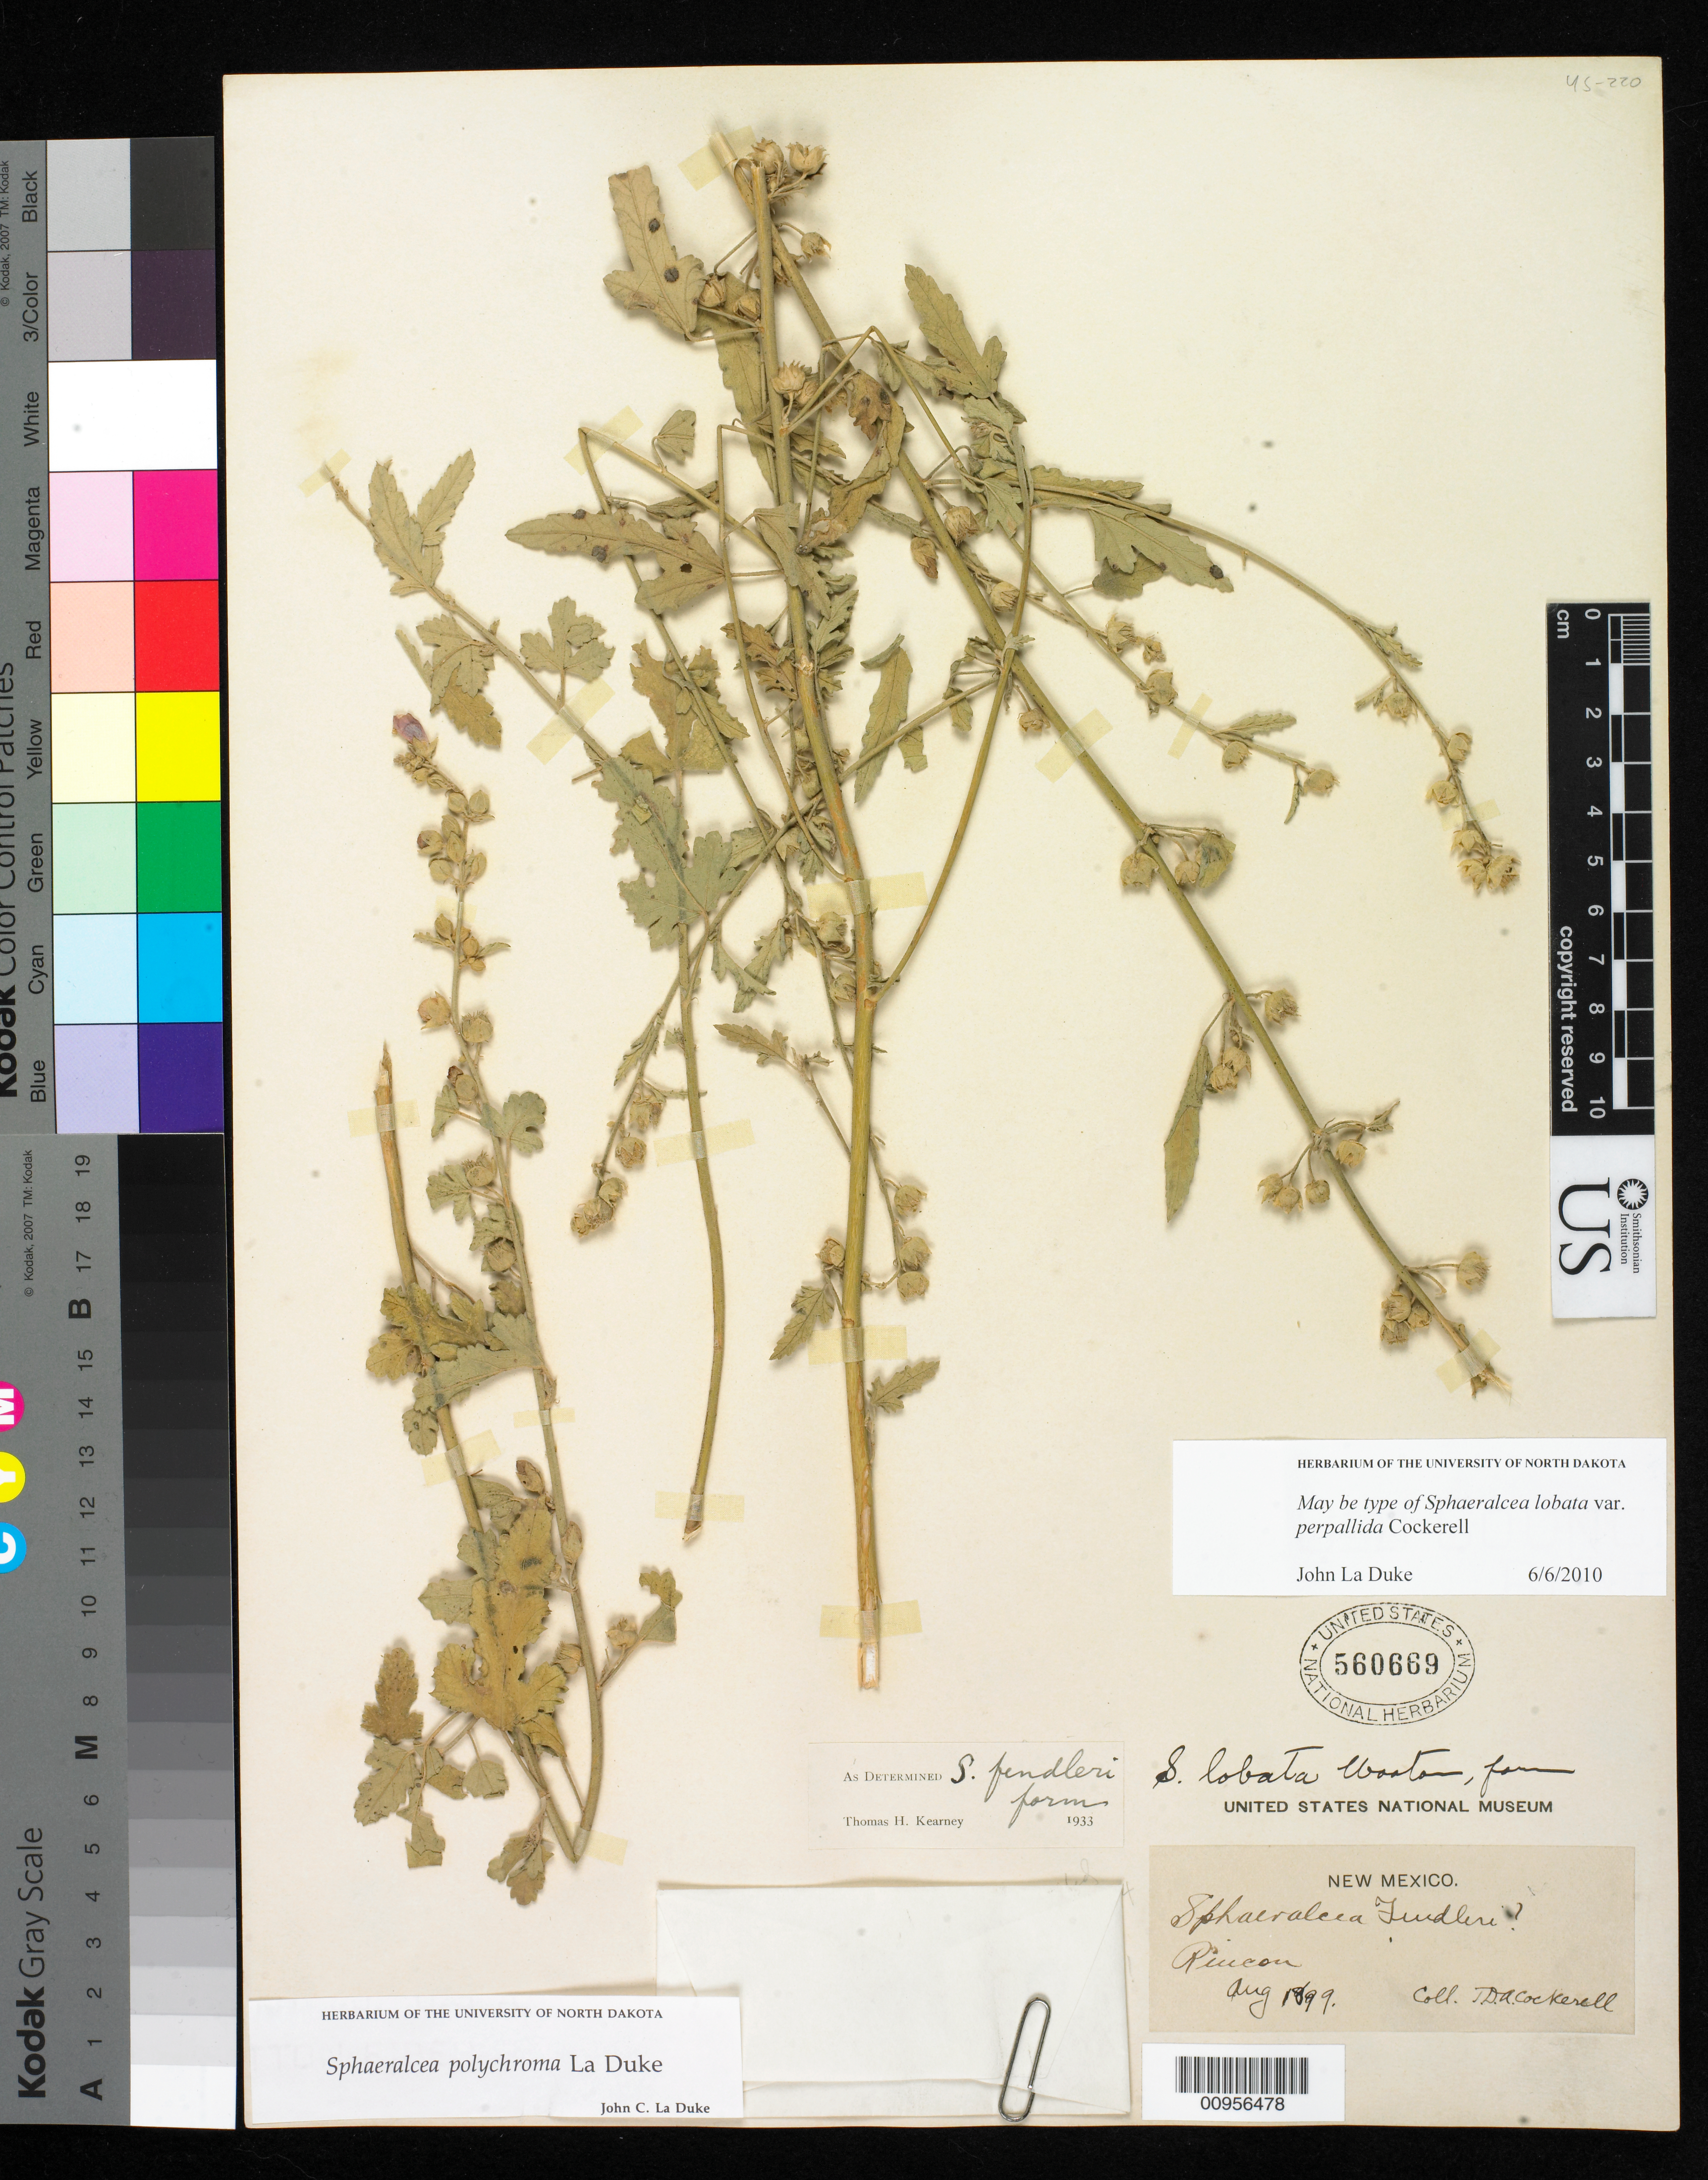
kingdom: Plantae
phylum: Tracheophyta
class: Magnoliopsida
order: Malvales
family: Malvaceae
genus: Sphaeralcea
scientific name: Sphaeralcea lobata var. perpallida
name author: Cockerell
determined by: La Duke, J. C.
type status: Possible Type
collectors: T. Cockerell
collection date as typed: Aug 1899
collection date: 1899-08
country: United States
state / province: New Mexico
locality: Rincon.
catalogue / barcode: US 560669